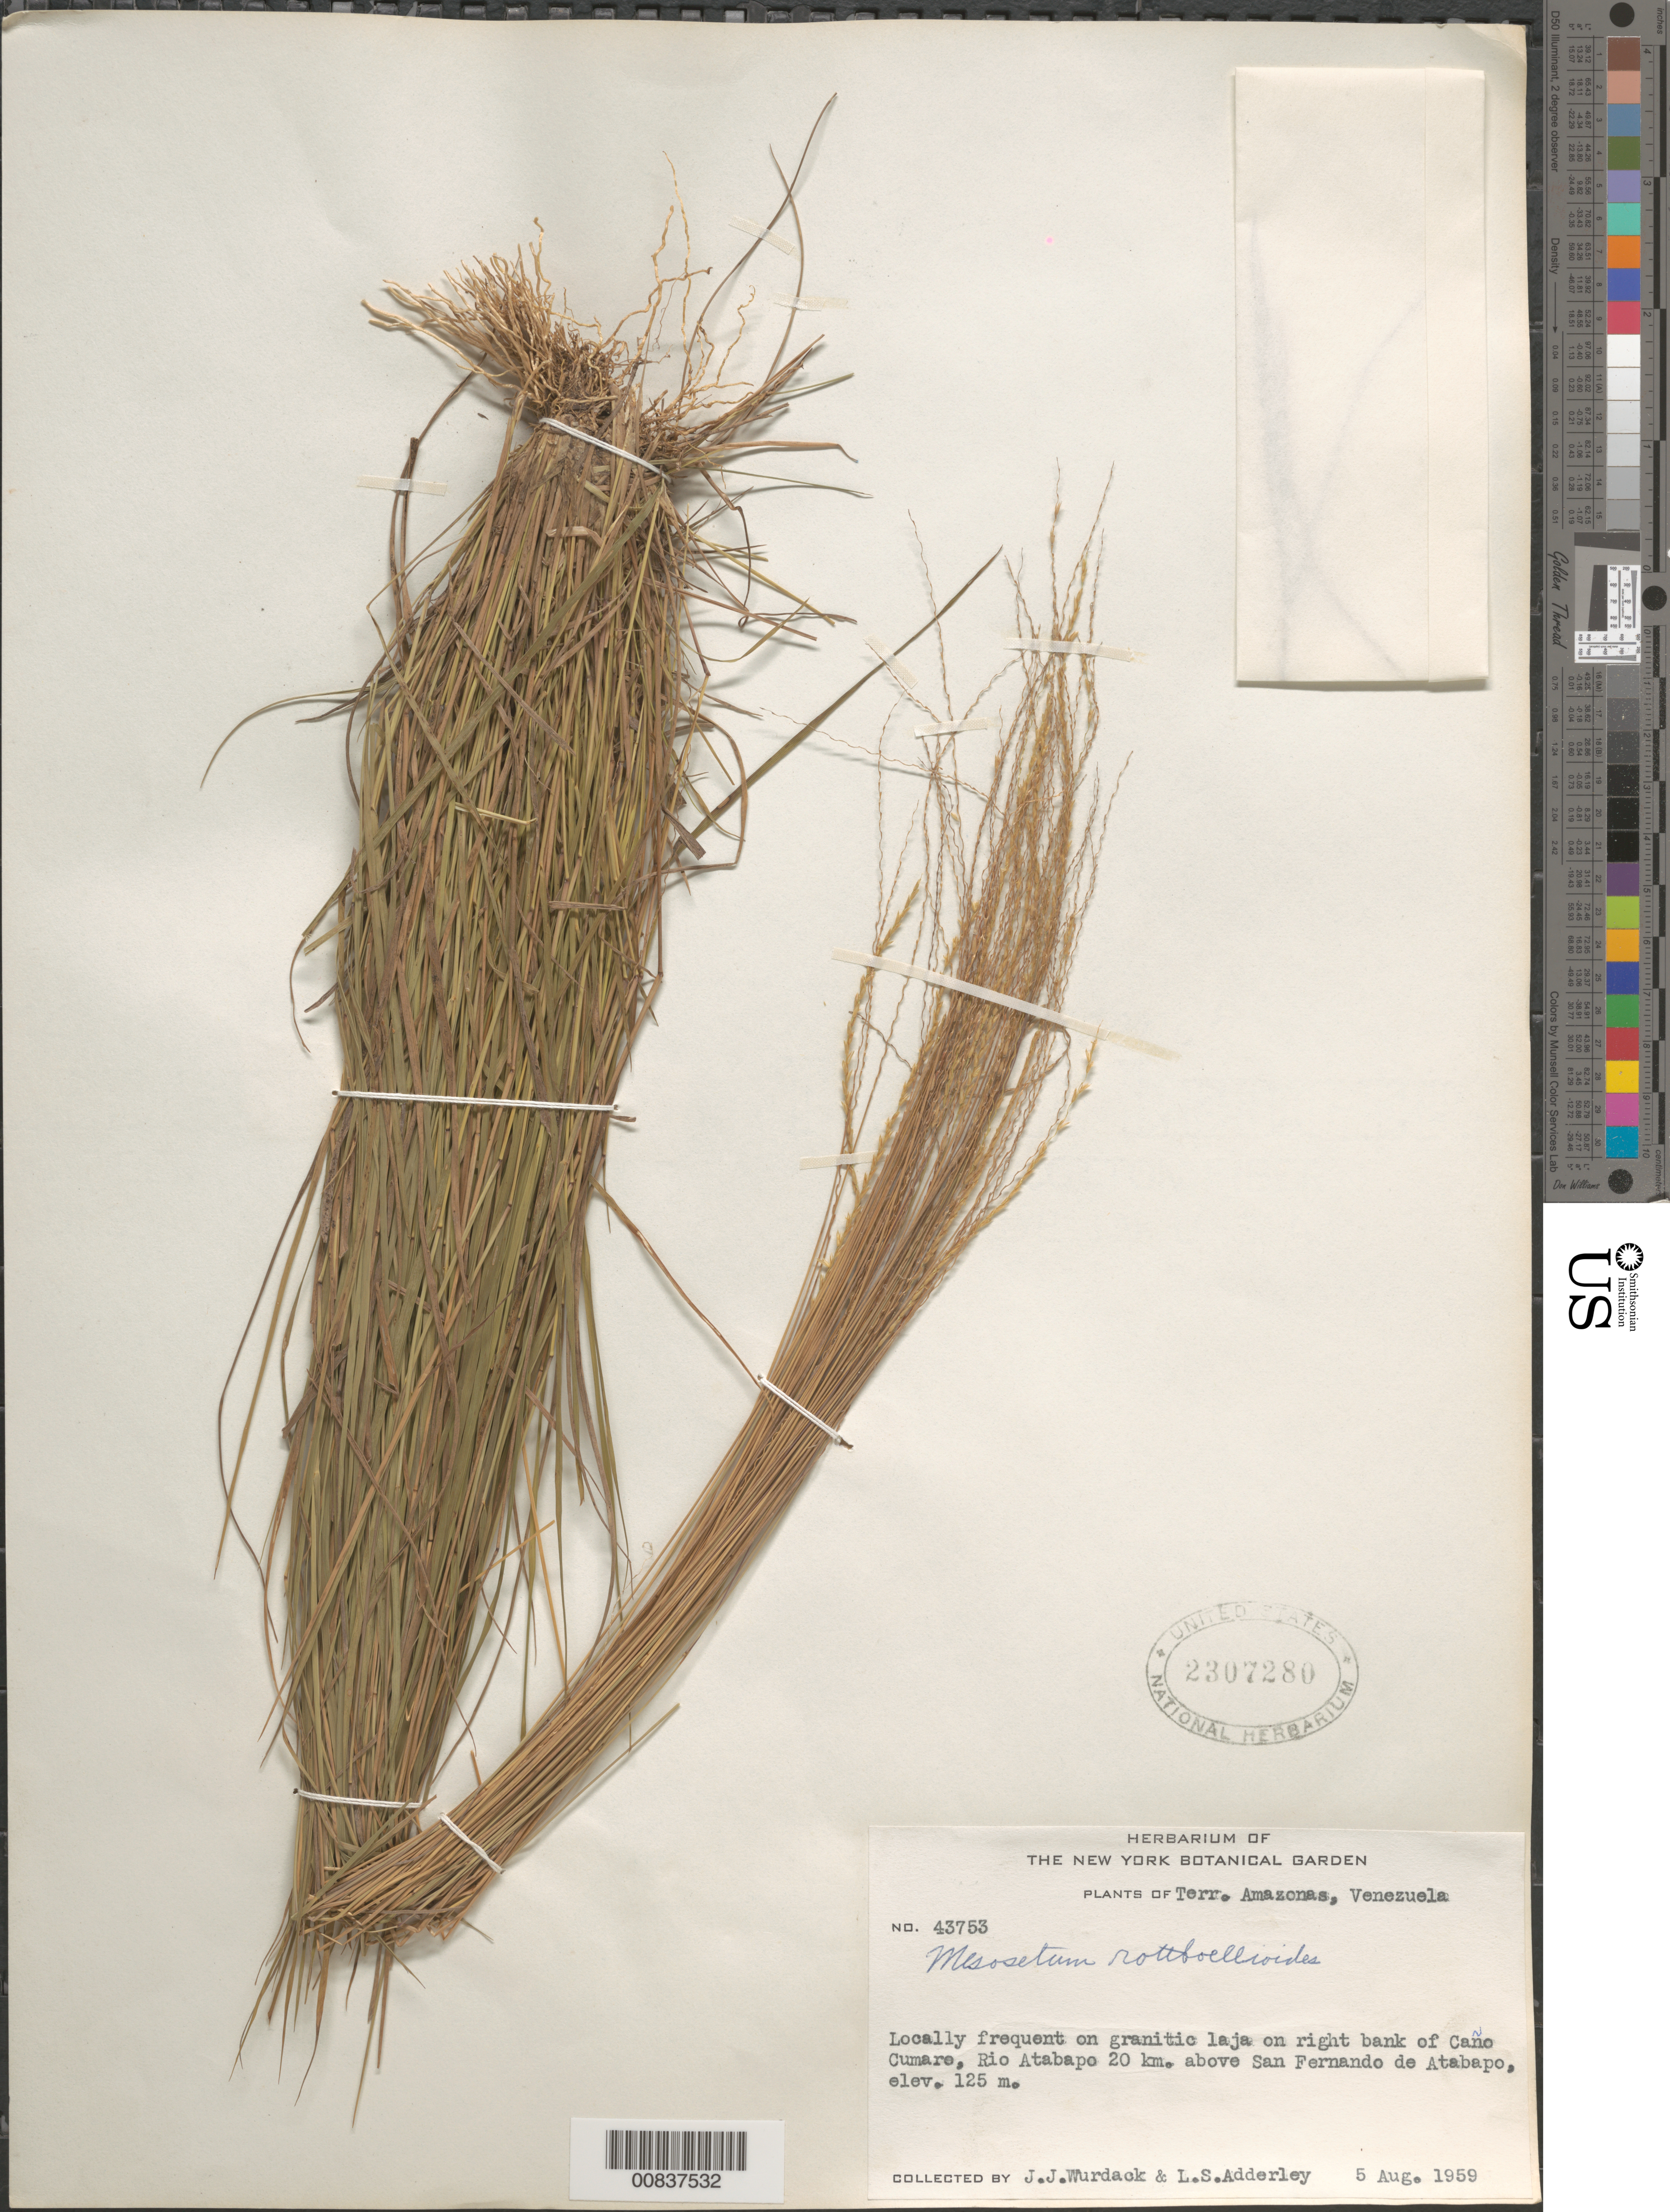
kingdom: Plantae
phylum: Tracheophyta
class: Liliopsida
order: Poales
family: Poaceae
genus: Mesosetum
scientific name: Mesosetum rottboellioides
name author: (Kunth) Hitchc.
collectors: J. J. Wurdack & L. S. Adderley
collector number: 43753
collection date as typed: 5-Aug-59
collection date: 1959-08-05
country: Venezuela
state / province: Amazonas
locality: Caño Cumare, Río Atabapo, 20 km above San Fernando de Atabapo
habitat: Granitic laja on right bank of caño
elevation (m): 125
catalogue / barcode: US 2307280